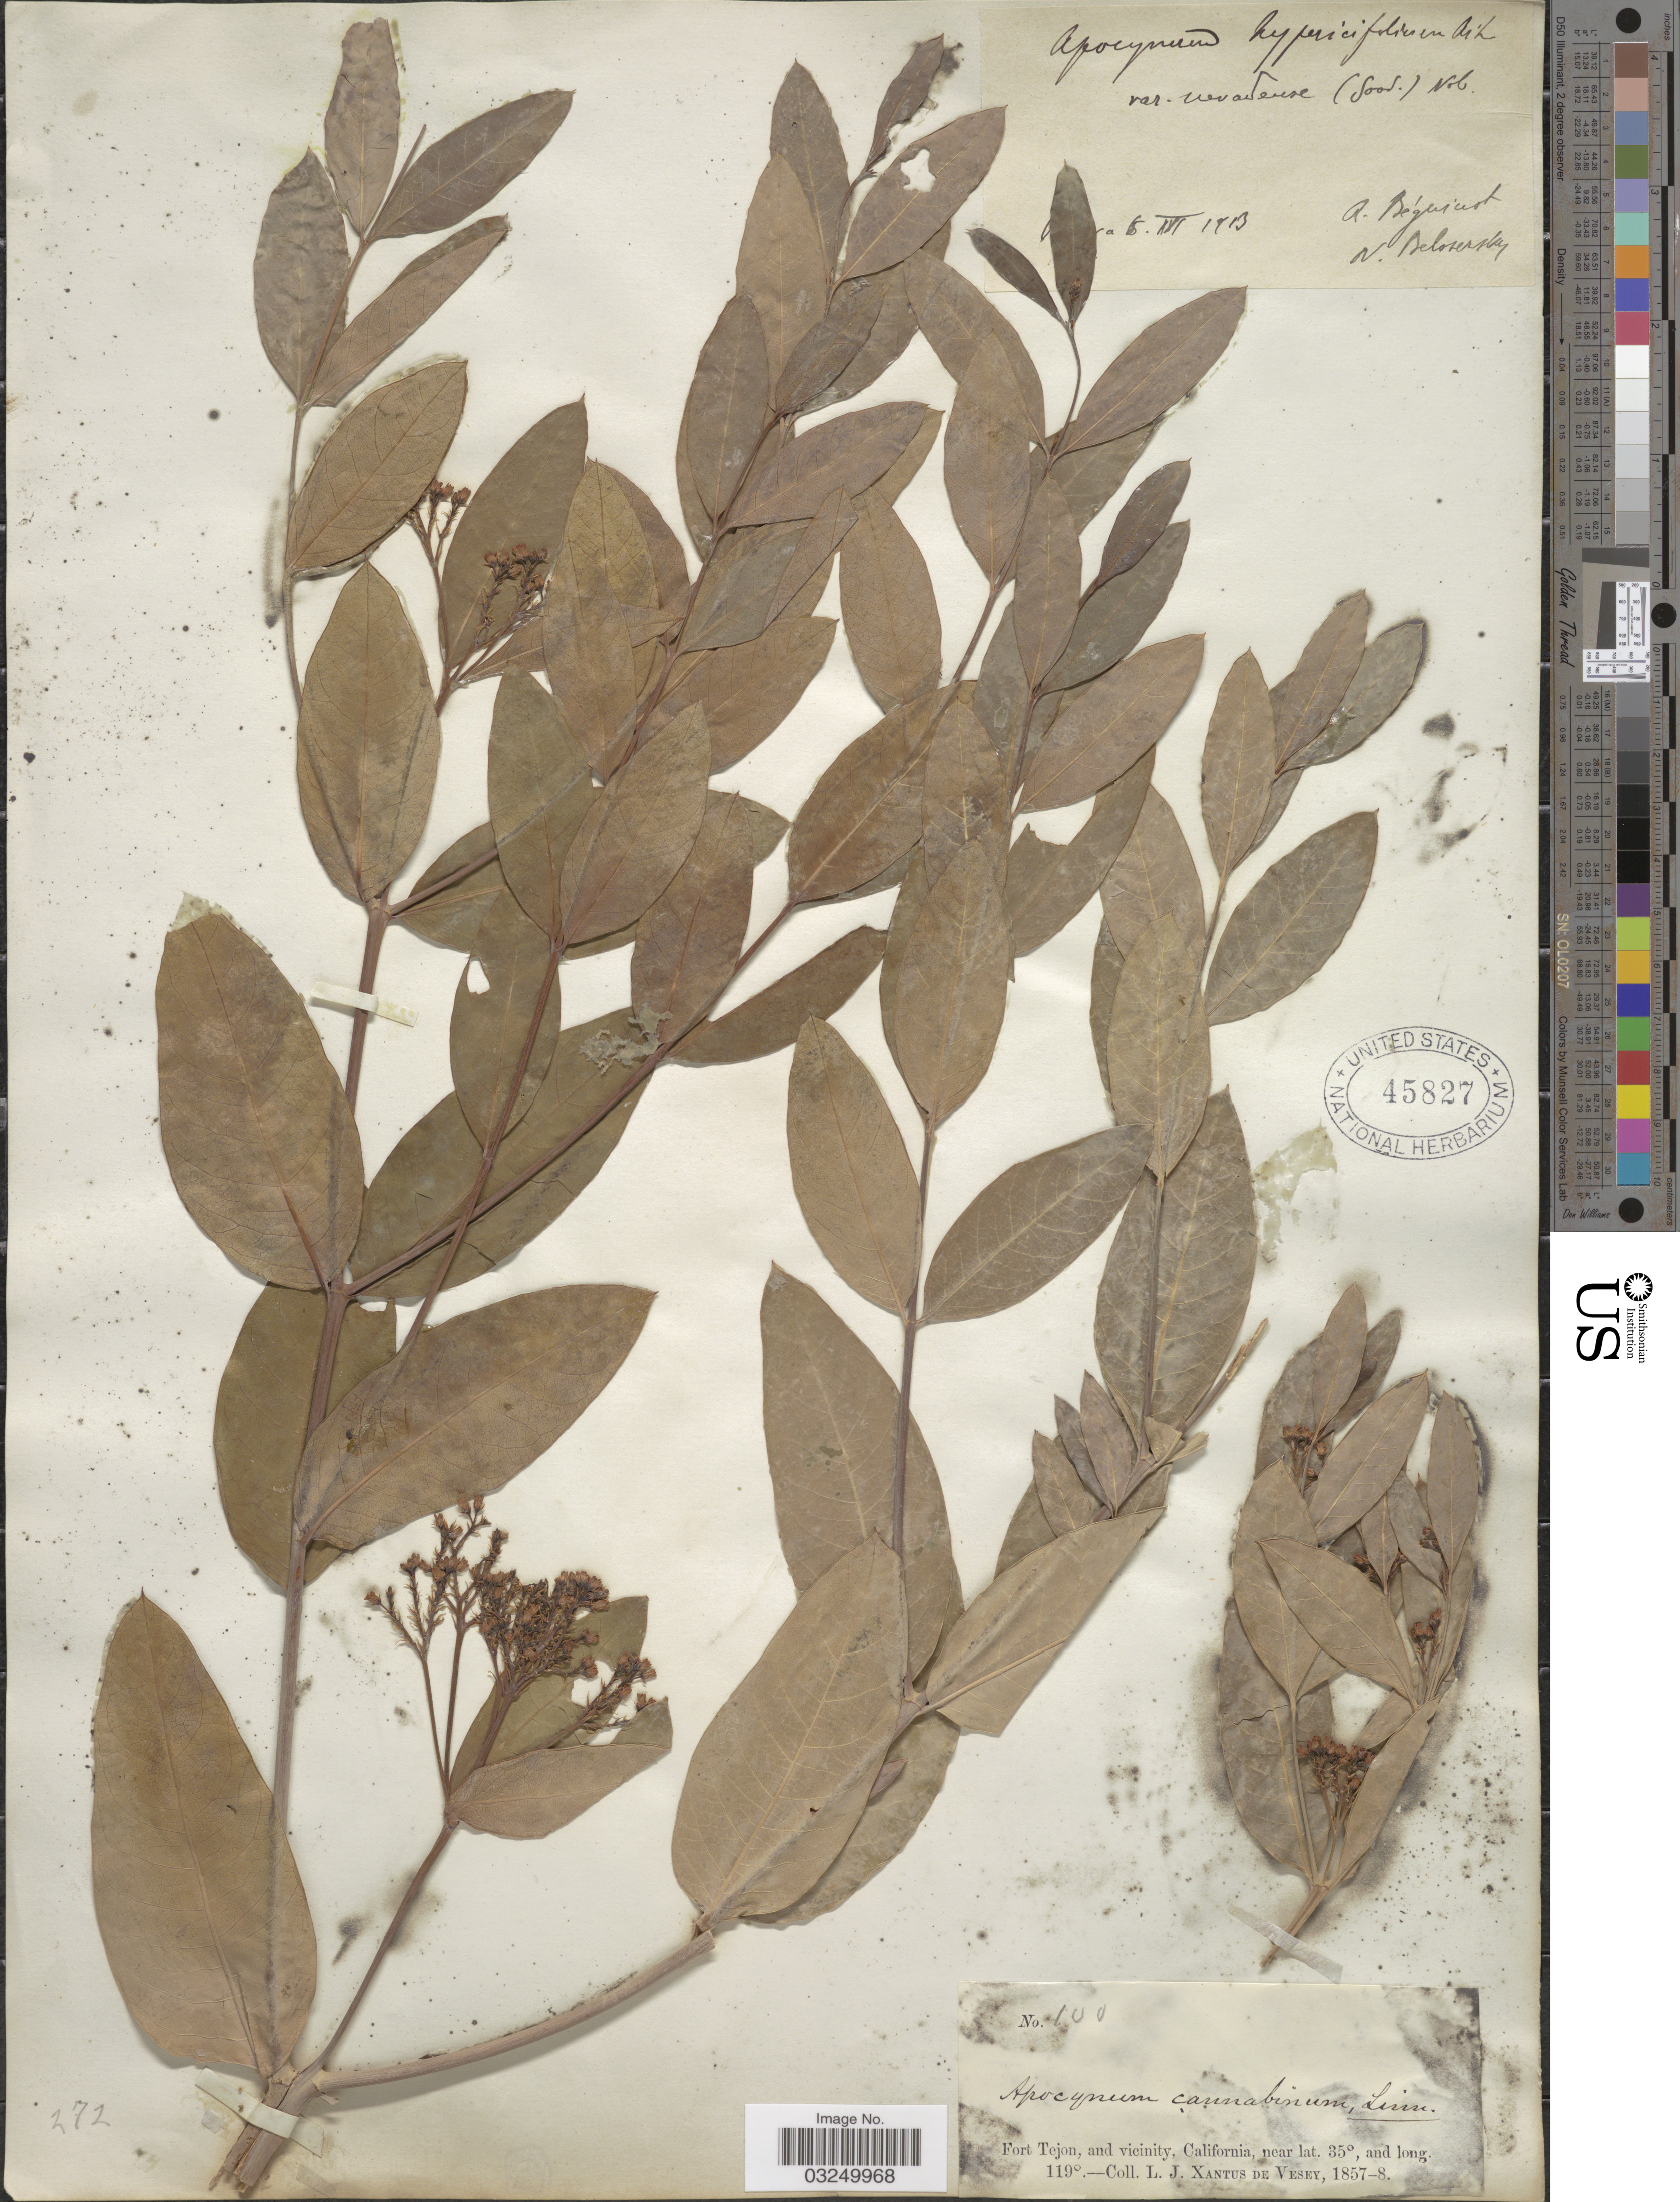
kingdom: Plantae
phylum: Tracheophyta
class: Magnoliopsida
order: Gentianales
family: Apocynaceae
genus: Apocynum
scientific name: Apocynum nevadense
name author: Goodd.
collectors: L. Xantus de Vesey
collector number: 100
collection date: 1857/1858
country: United States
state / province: California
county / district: Kern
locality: Fort Tejon, and vicinity.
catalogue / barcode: US 45827